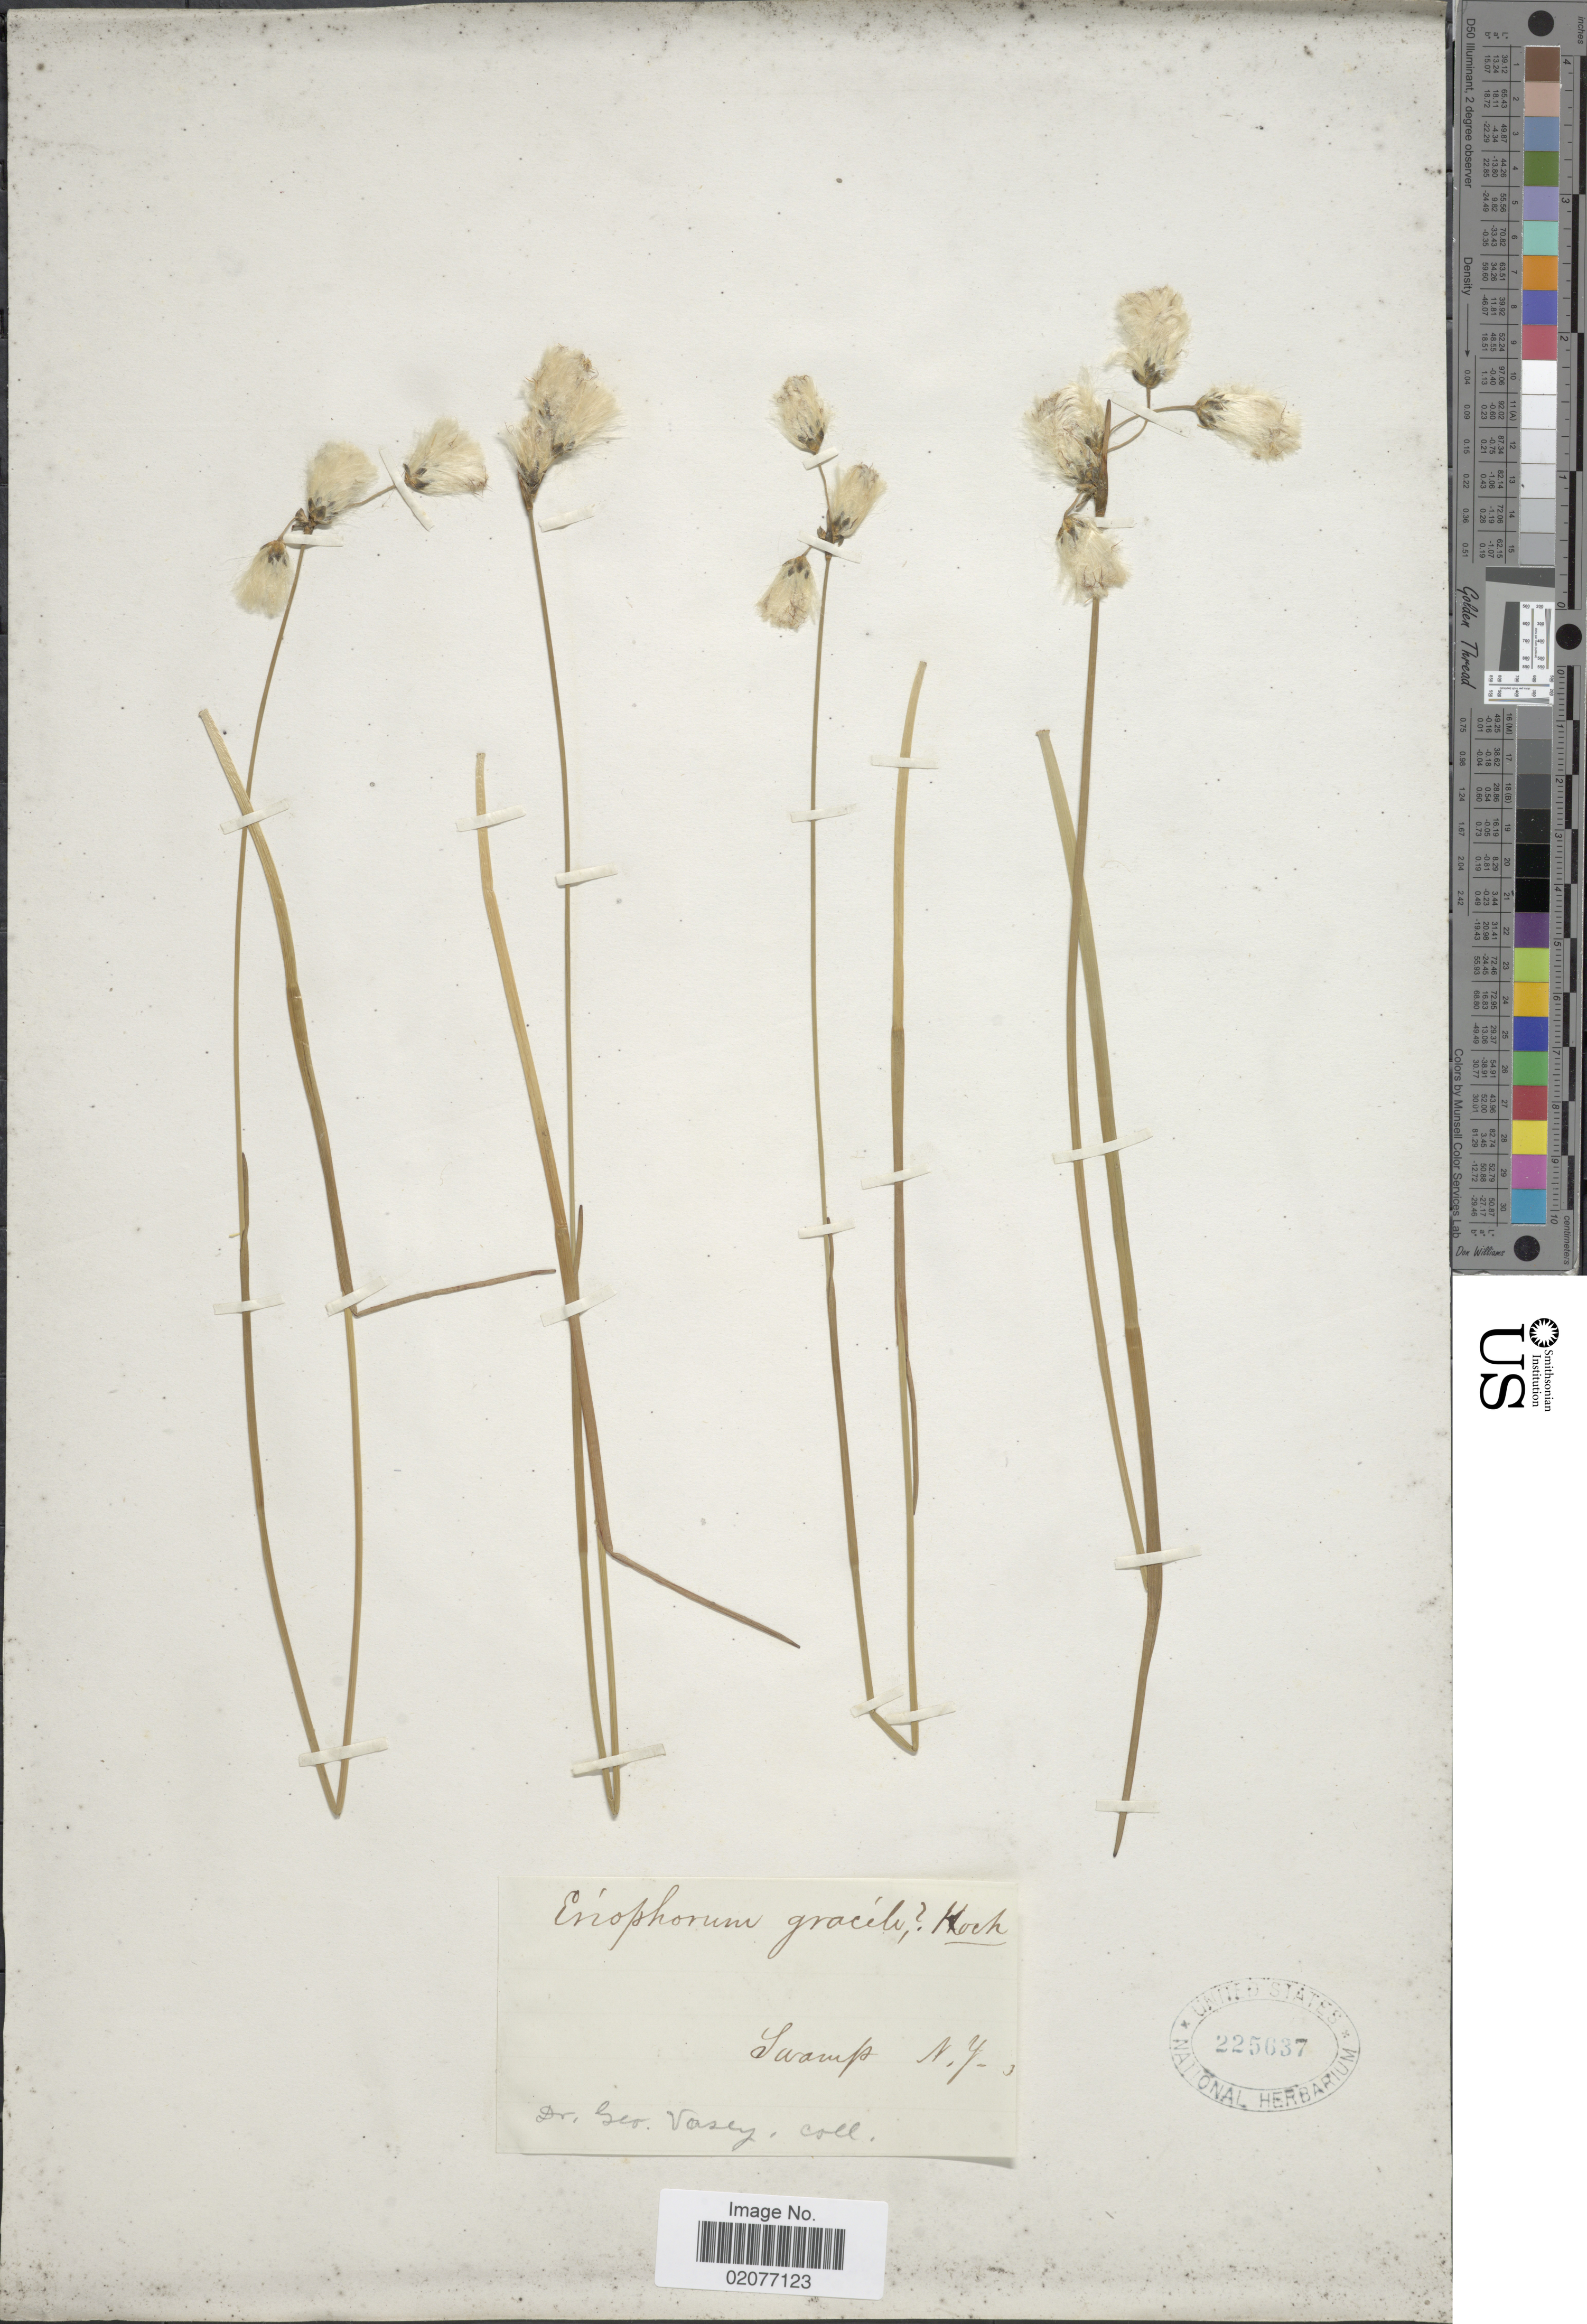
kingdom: Plantae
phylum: Tracheophyta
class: Liliopsida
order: Poales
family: Cyperaceae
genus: Eriophorum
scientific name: Eriophorum gracile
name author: W.D.J. Koch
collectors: G. Vasey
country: United States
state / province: New York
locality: Swamp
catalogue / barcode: US 225637